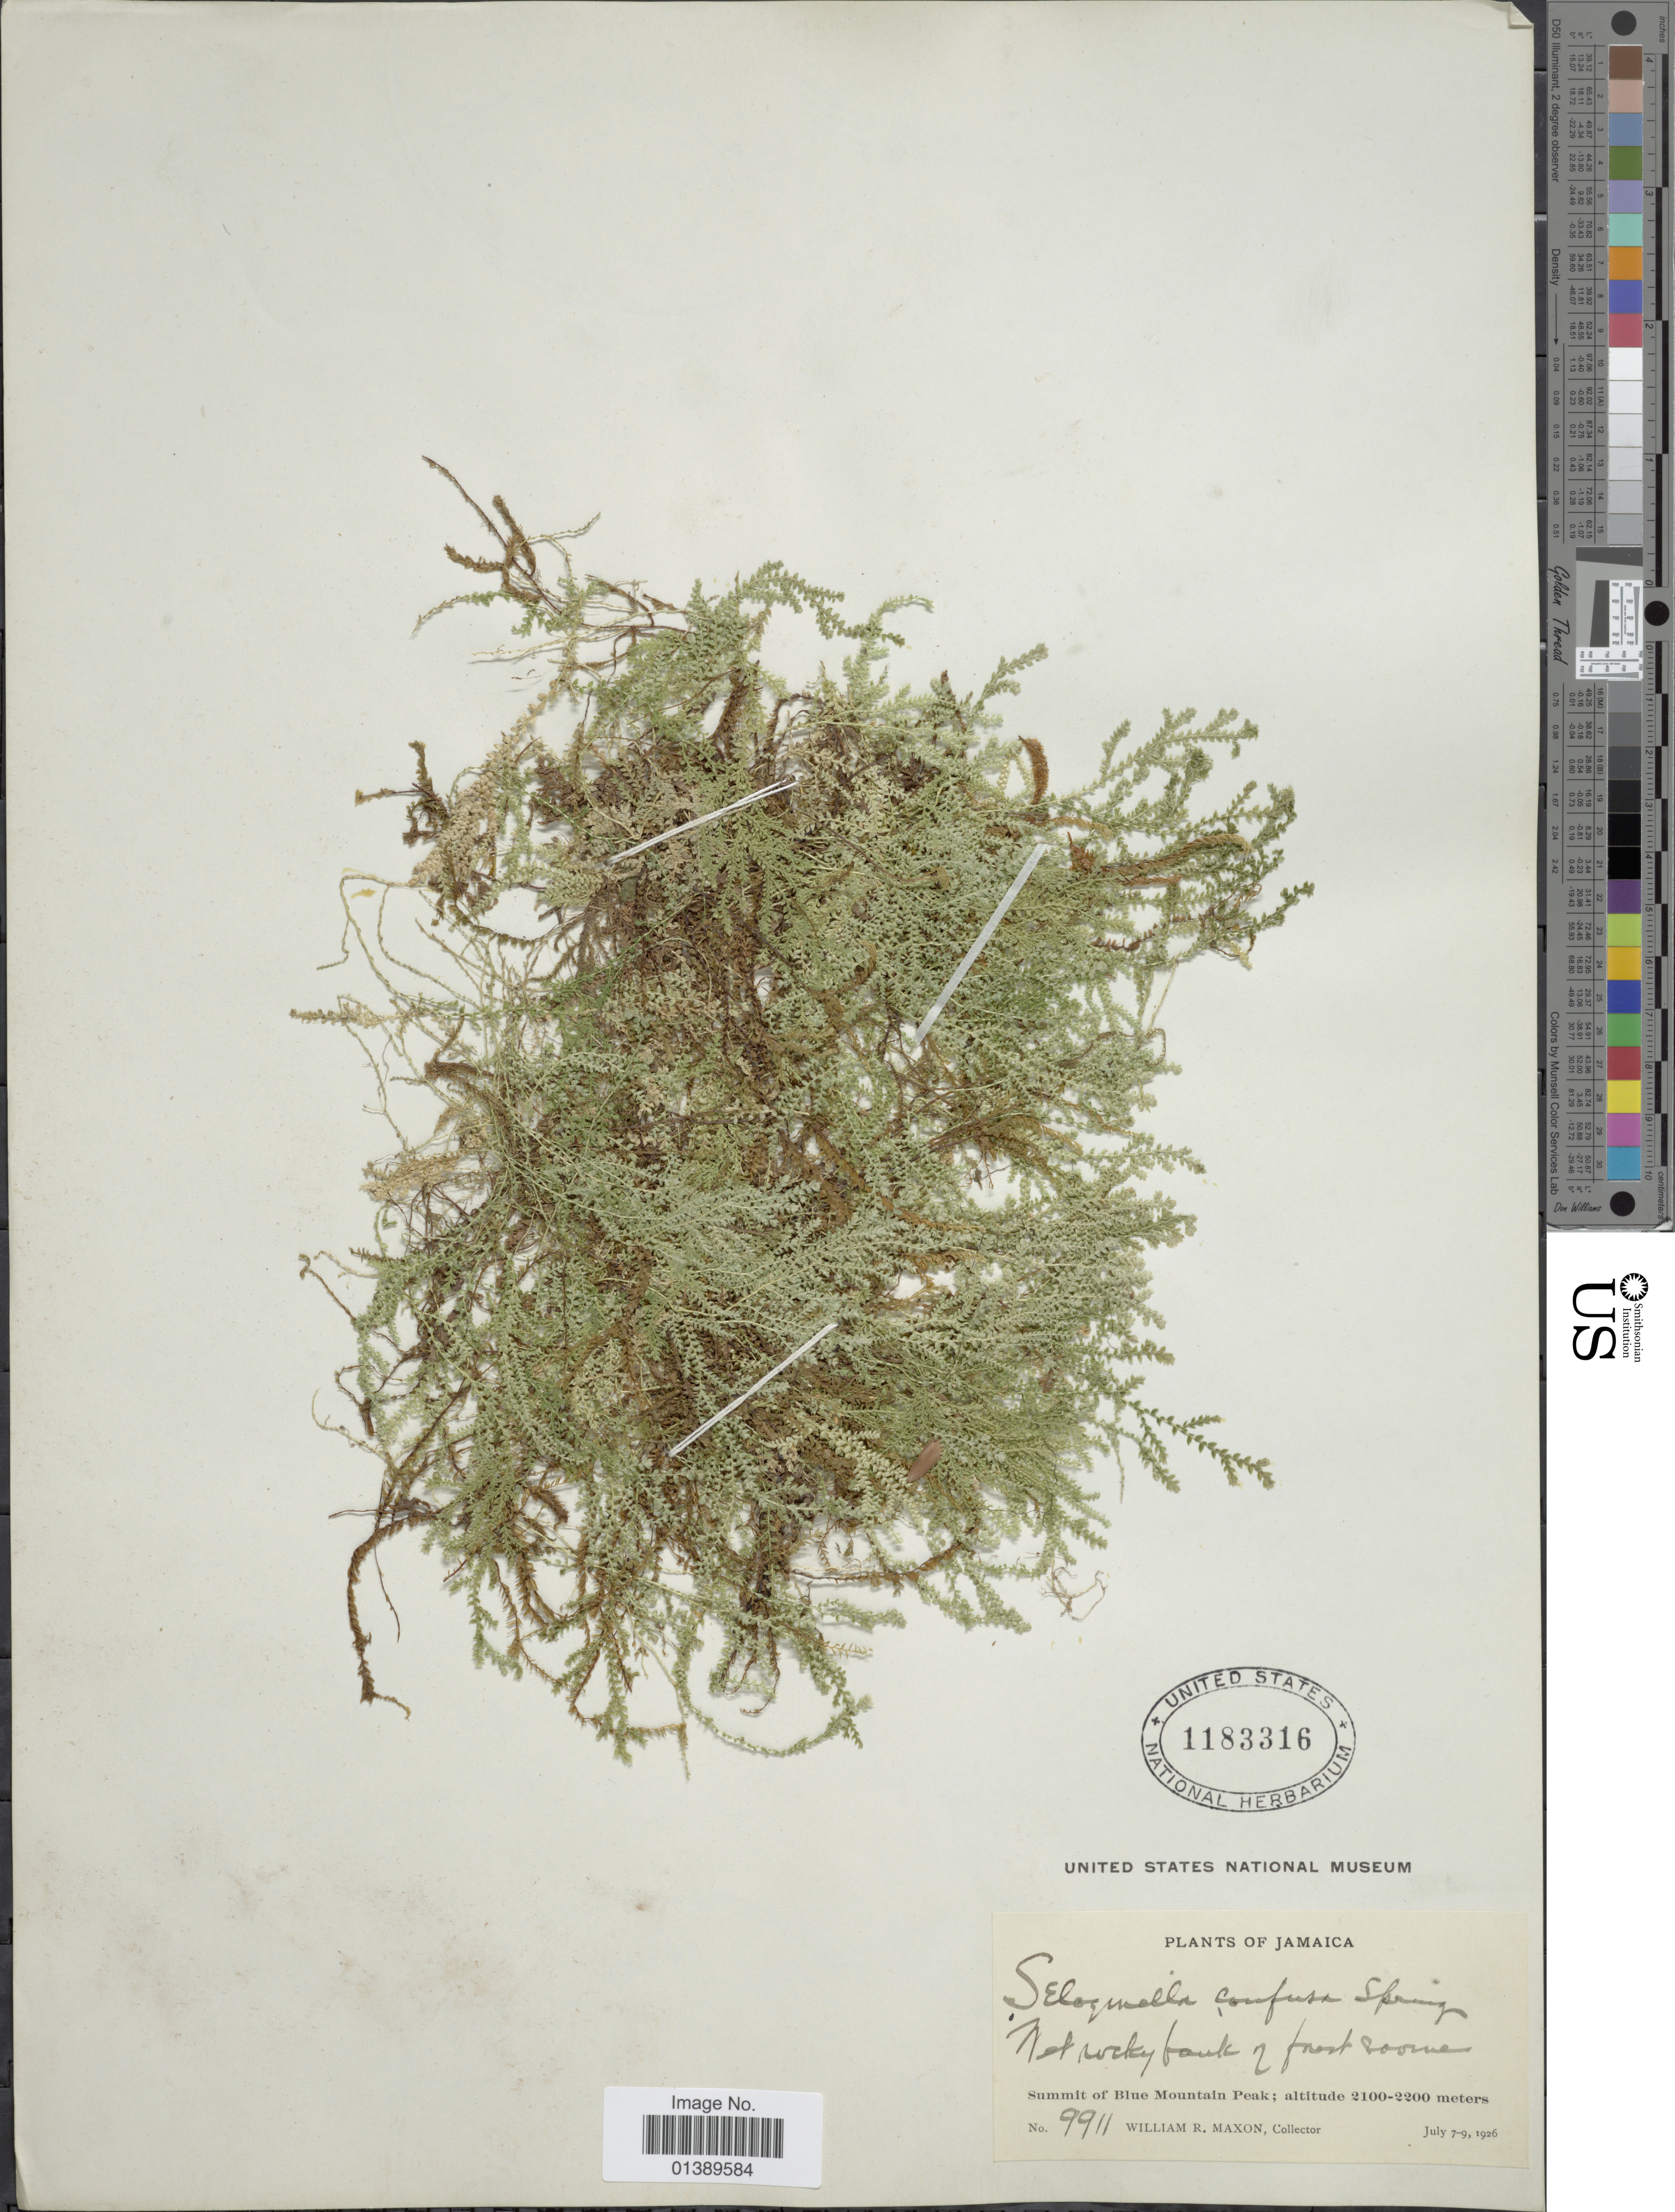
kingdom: Plantae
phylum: Tracheophyta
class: Lycopodiopsida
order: Selaginellales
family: Selaginellaceae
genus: Selaginella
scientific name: Selaginella confusa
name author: Spring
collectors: W. R. Maxon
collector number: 9911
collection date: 1926-07-07/1926-07-09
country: Jamaica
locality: Summit of Blue Mountain Peak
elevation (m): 2100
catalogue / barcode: US 1183316